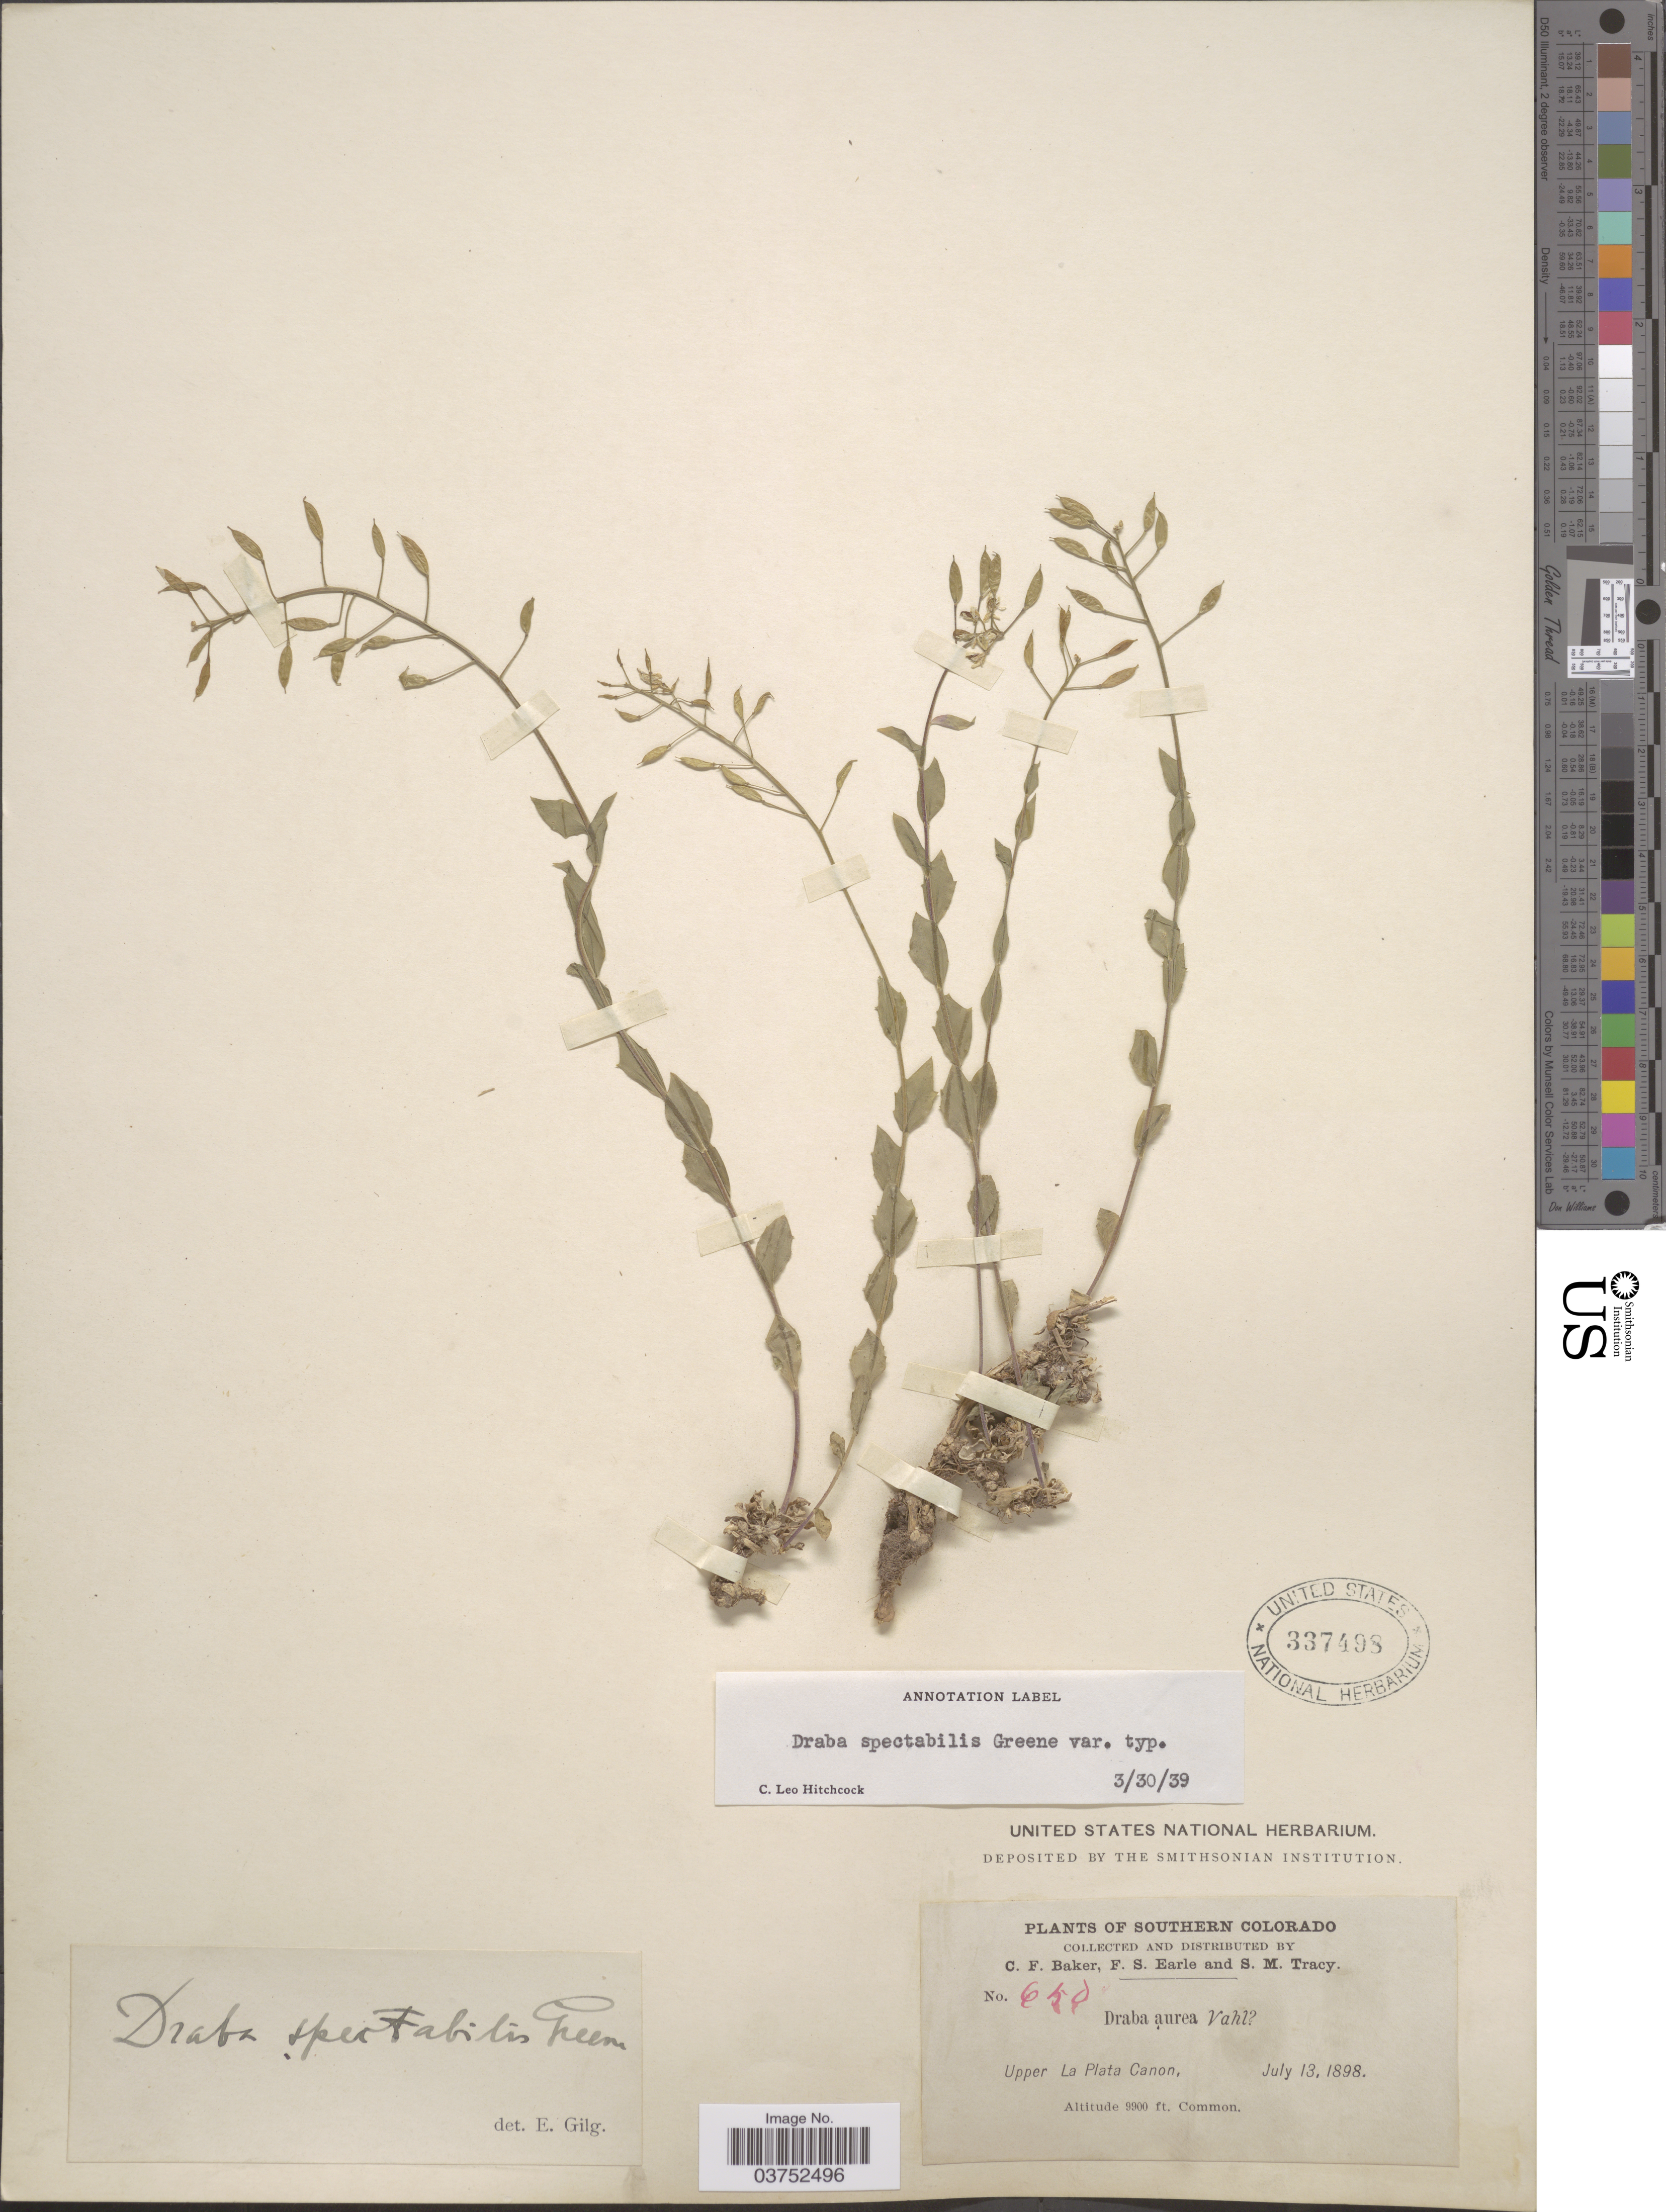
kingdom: Plantae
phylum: Tracheophyta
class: Magnoliopsida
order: Brassicales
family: Brassicaceae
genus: Draba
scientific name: Draba spectabilis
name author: Greene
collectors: C. F. Baker, F. S. Earle & S. M. Tracy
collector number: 650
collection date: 1898-07-13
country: United States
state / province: Colorado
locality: Southern Colorado. Upper La Plata Canon.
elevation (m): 3018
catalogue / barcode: US 337498